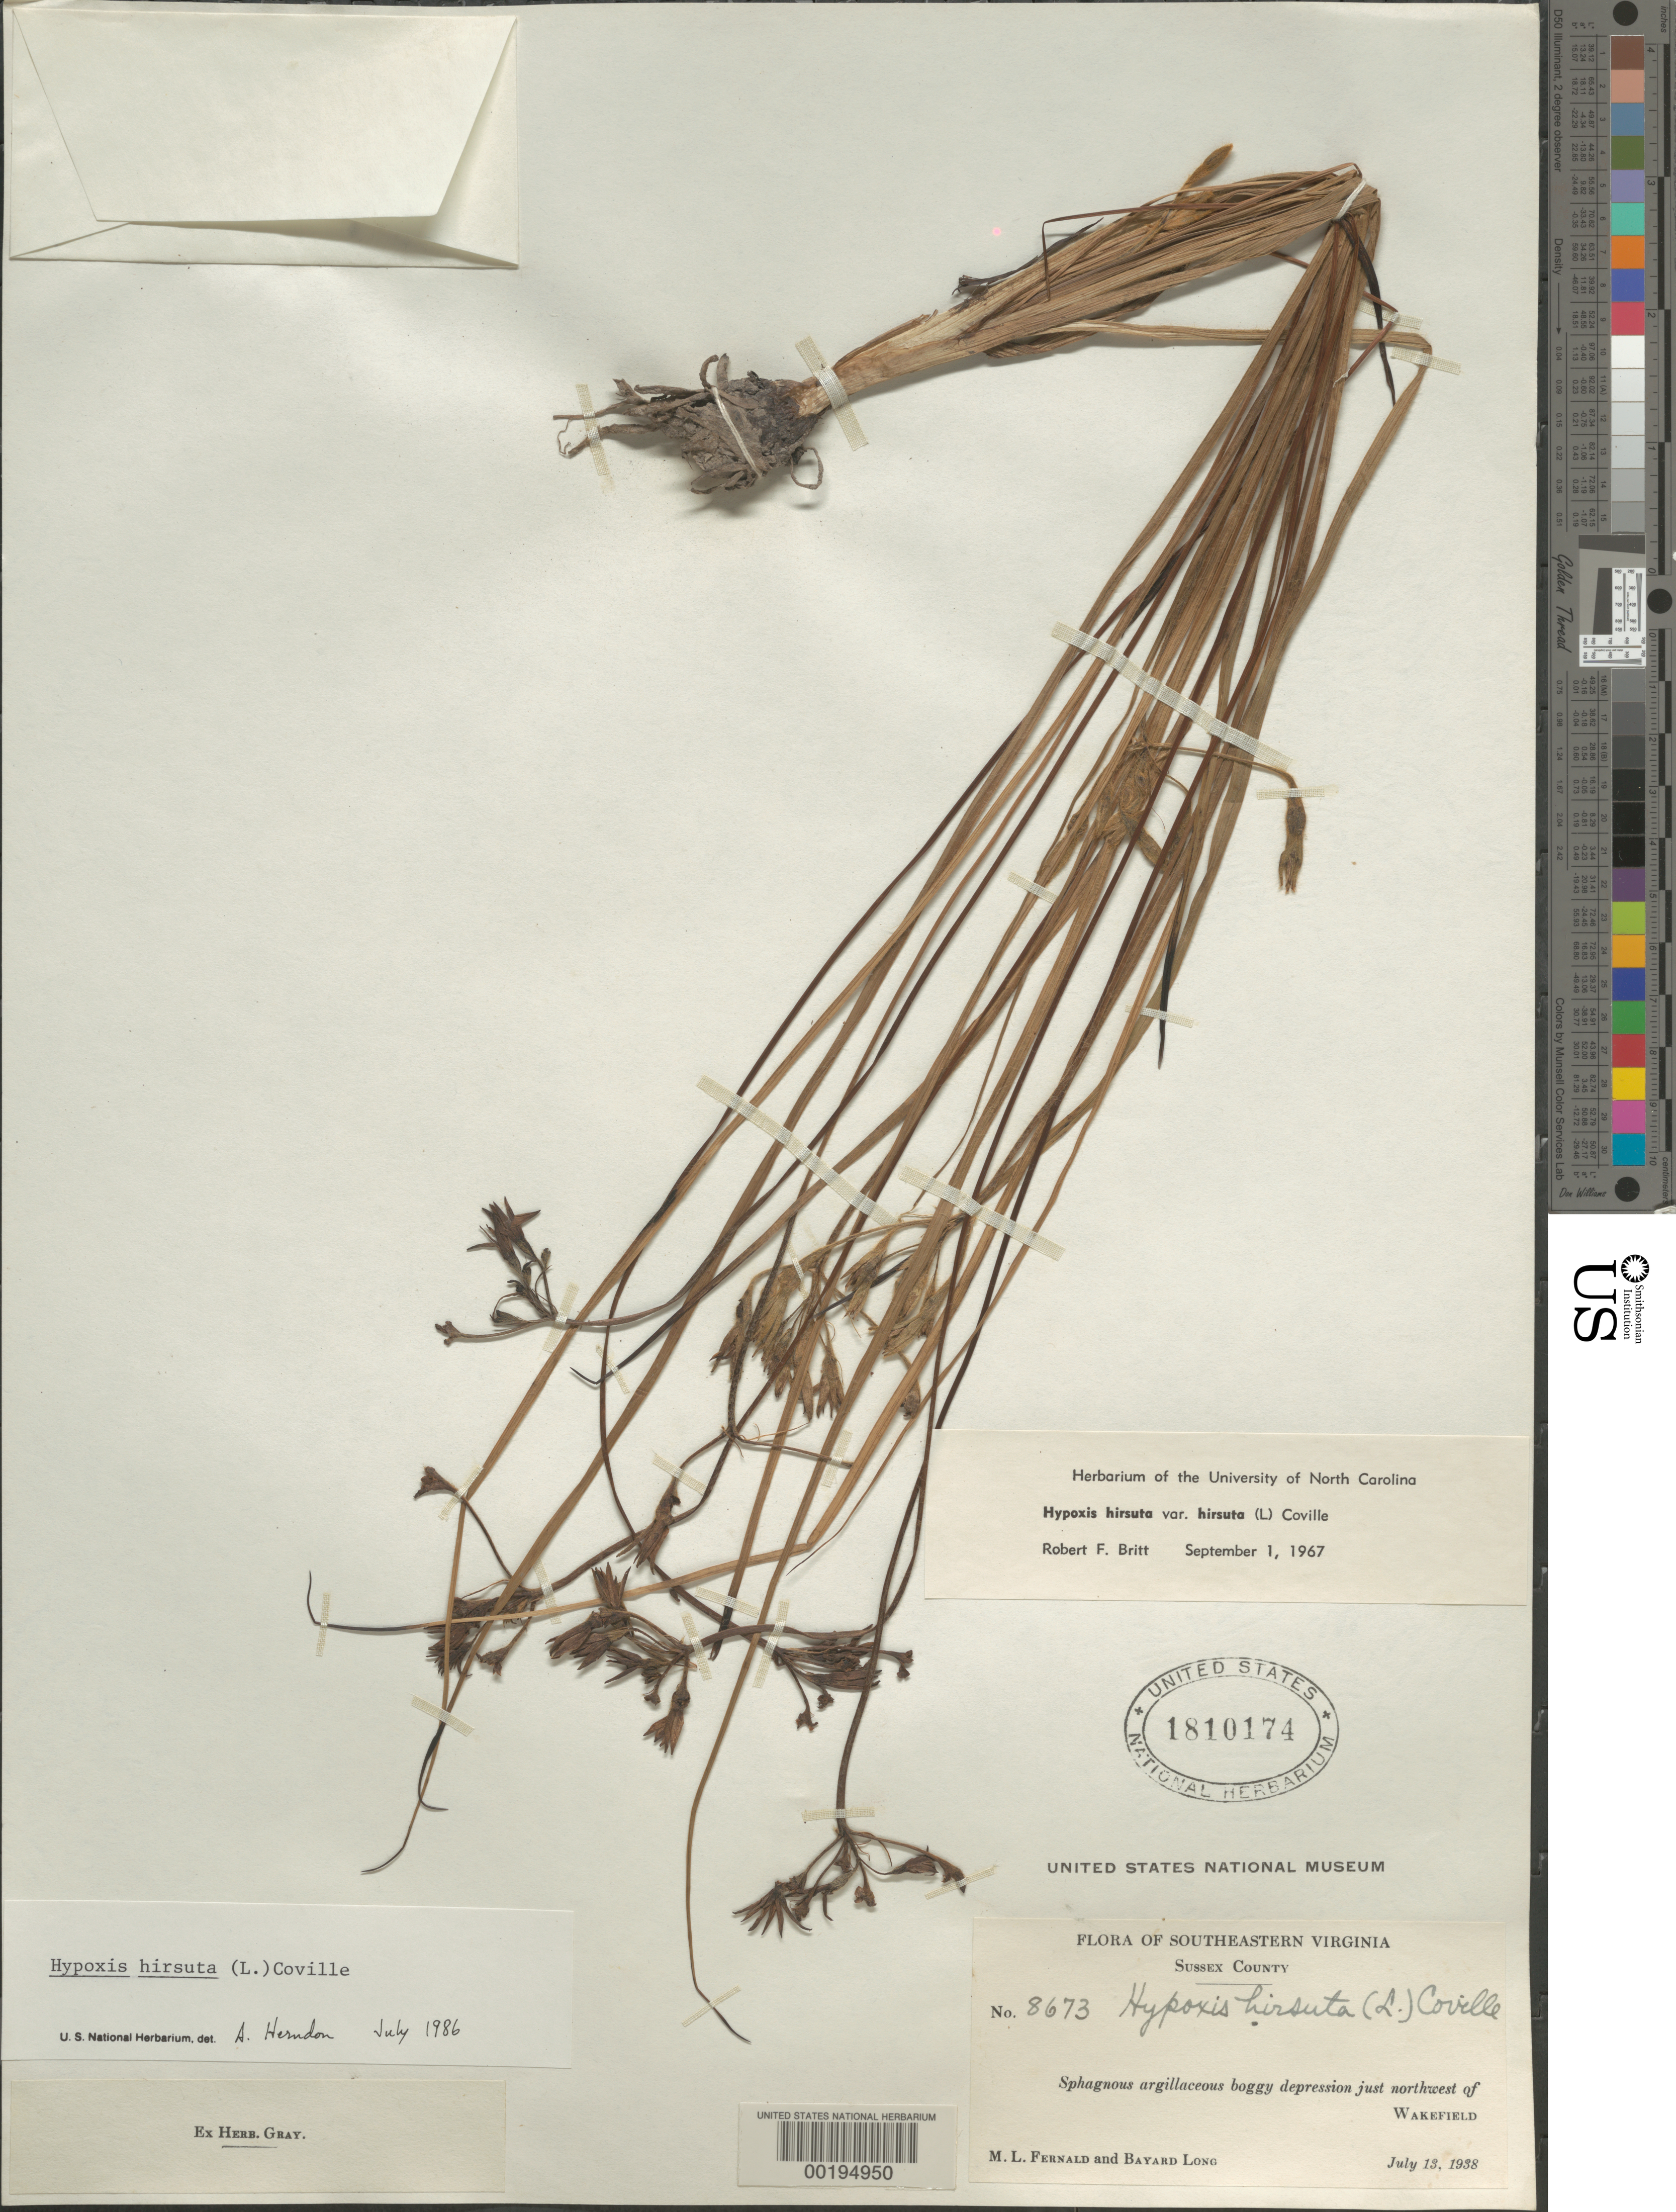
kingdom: Plantae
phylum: Tracheophyta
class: Liliopsida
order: Asparagales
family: Hypoxidaceae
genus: Hypoxis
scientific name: Hypoxis hirsuta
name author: (L.) Coville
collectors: M. L. Fernald & B. H. Long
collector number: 8673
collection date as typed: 14 Jun 1938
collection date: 1938-06-14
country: United States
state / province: Virginia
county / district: Sussex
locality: Just nw of wakefield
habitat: Sphagnous argillaceous boggy depression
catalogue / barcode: US 1810174